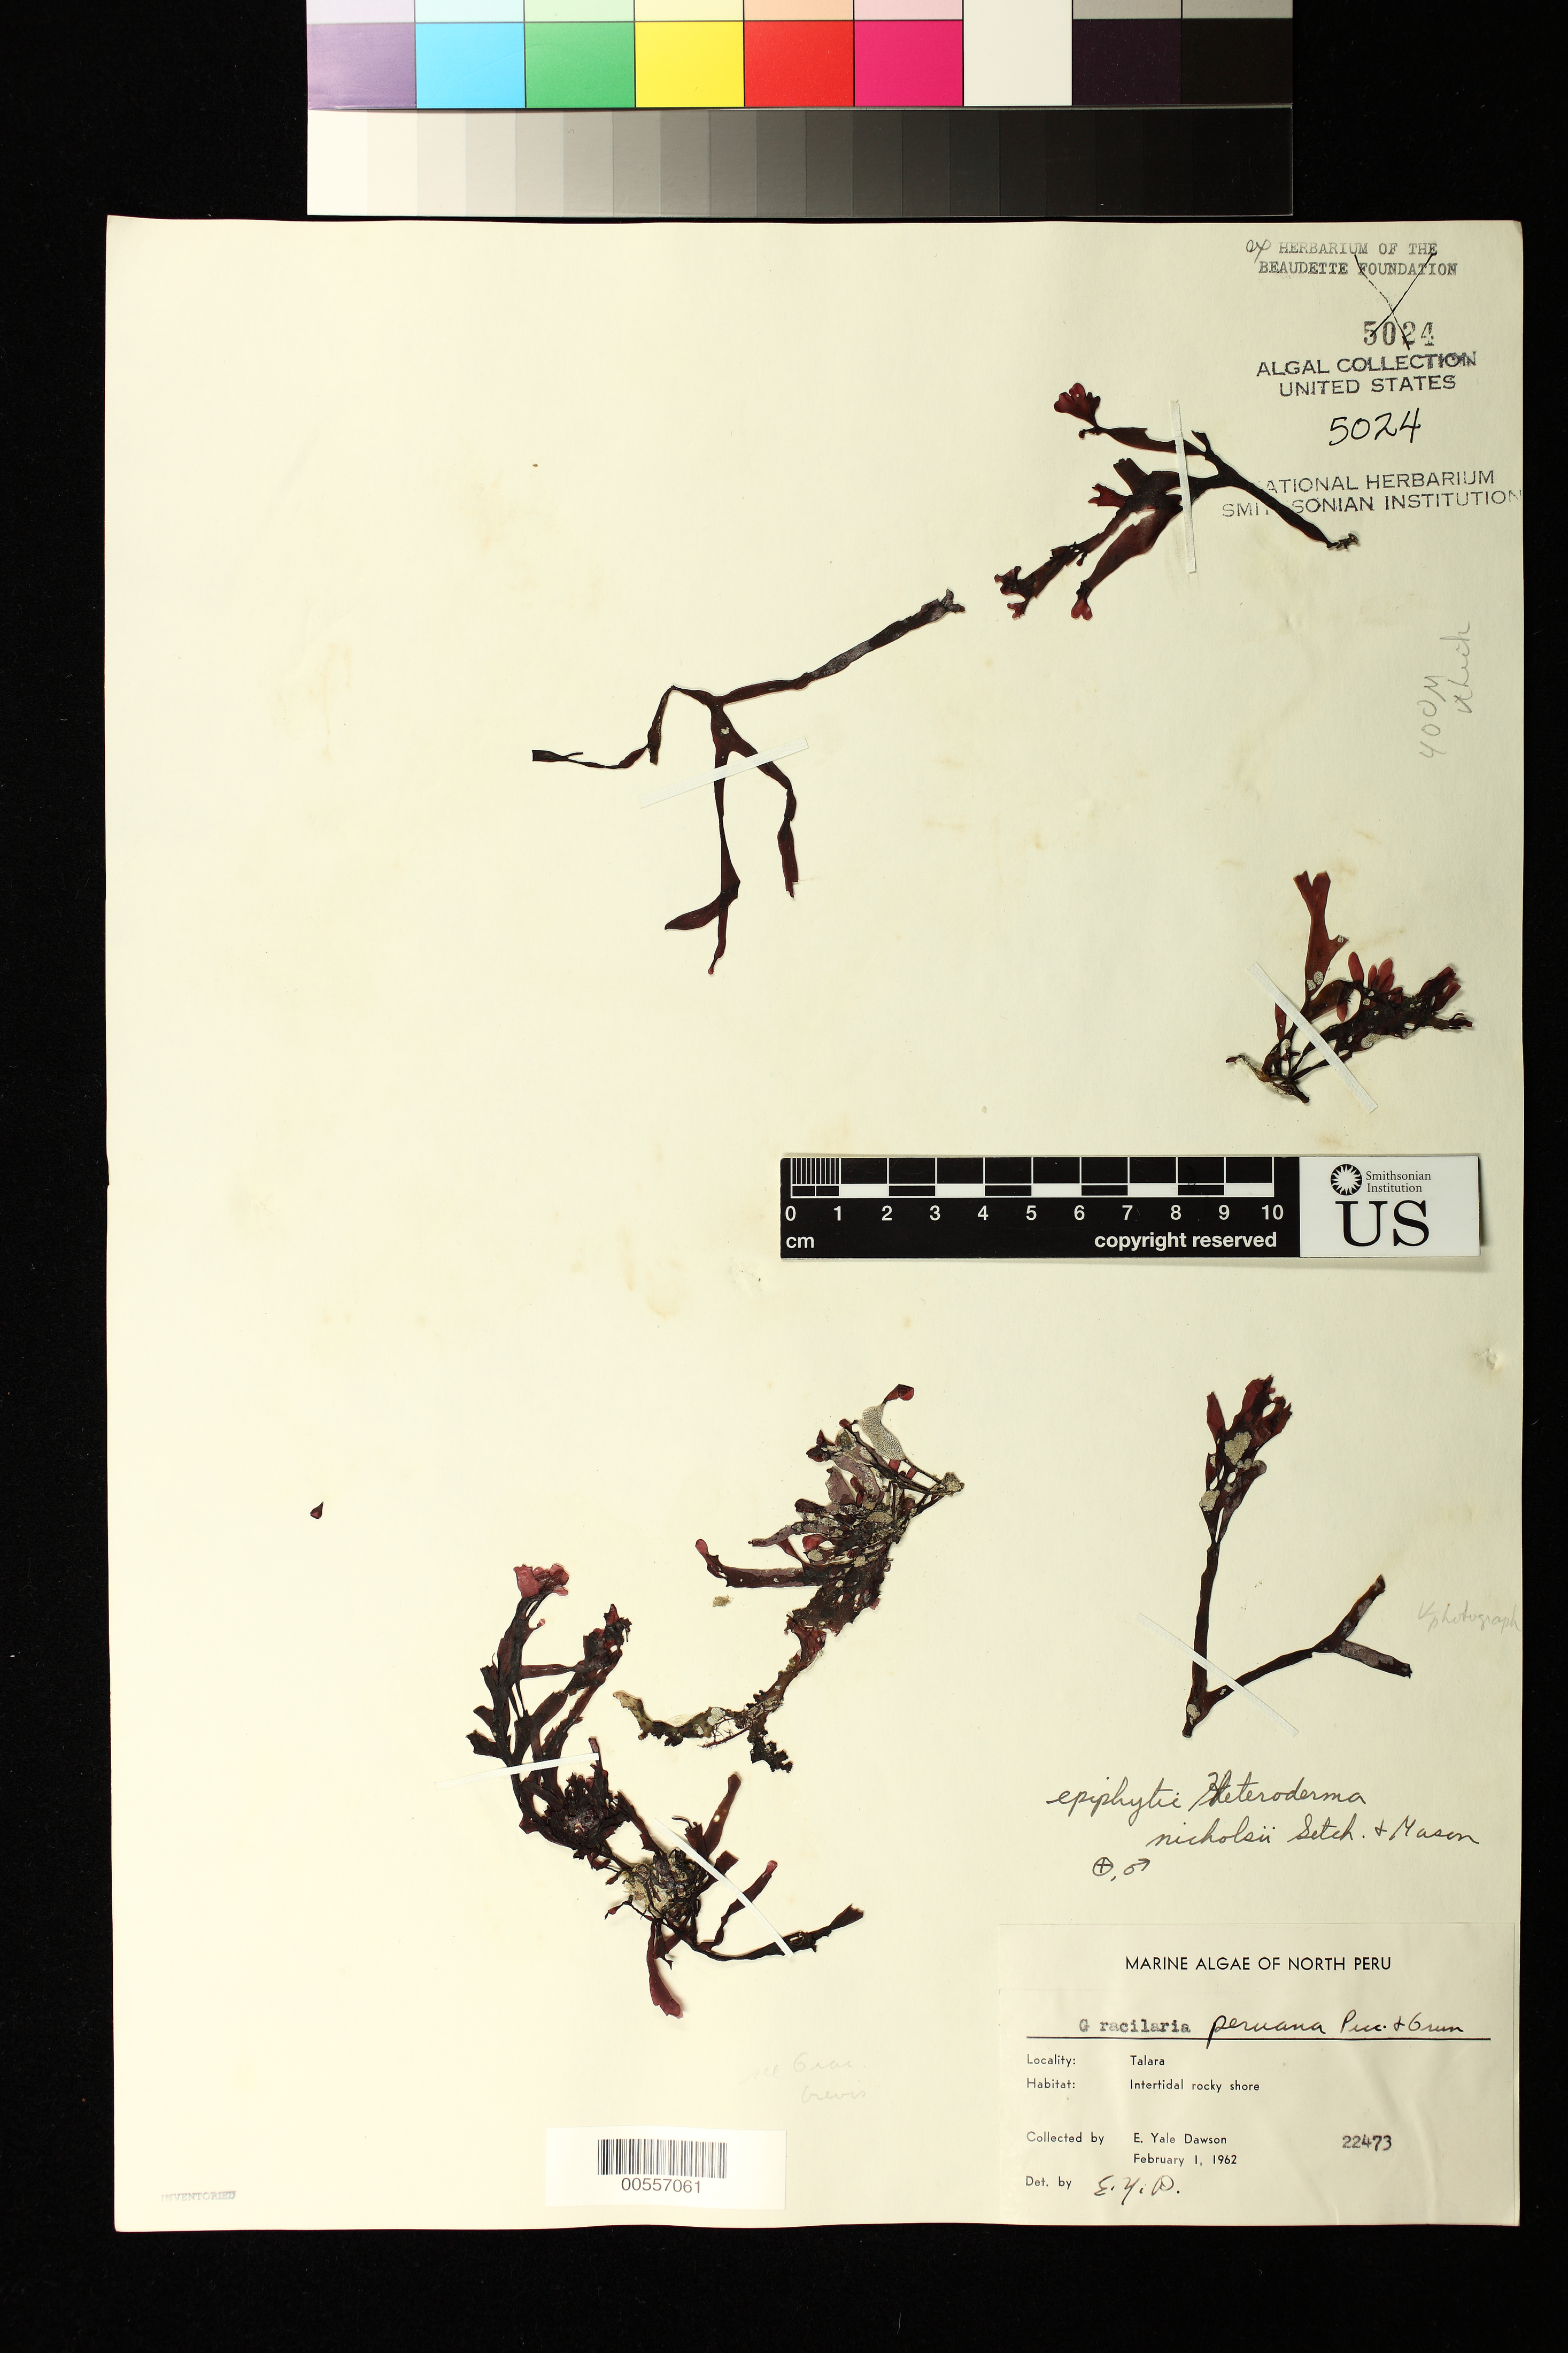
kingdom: Plantae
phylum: Rhodophyta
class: Florideophyceae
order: Gracilariales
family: Gracilariaceae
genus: Gracilaria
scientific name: Gracilaria peruana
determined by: Dawson, E. Y.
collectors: E. Y. Dawson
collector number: EYD 22473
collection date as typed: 01 Feb 1962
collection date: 1962-02-01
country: Peru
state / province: Piura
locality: Talara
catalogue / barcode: US 5024